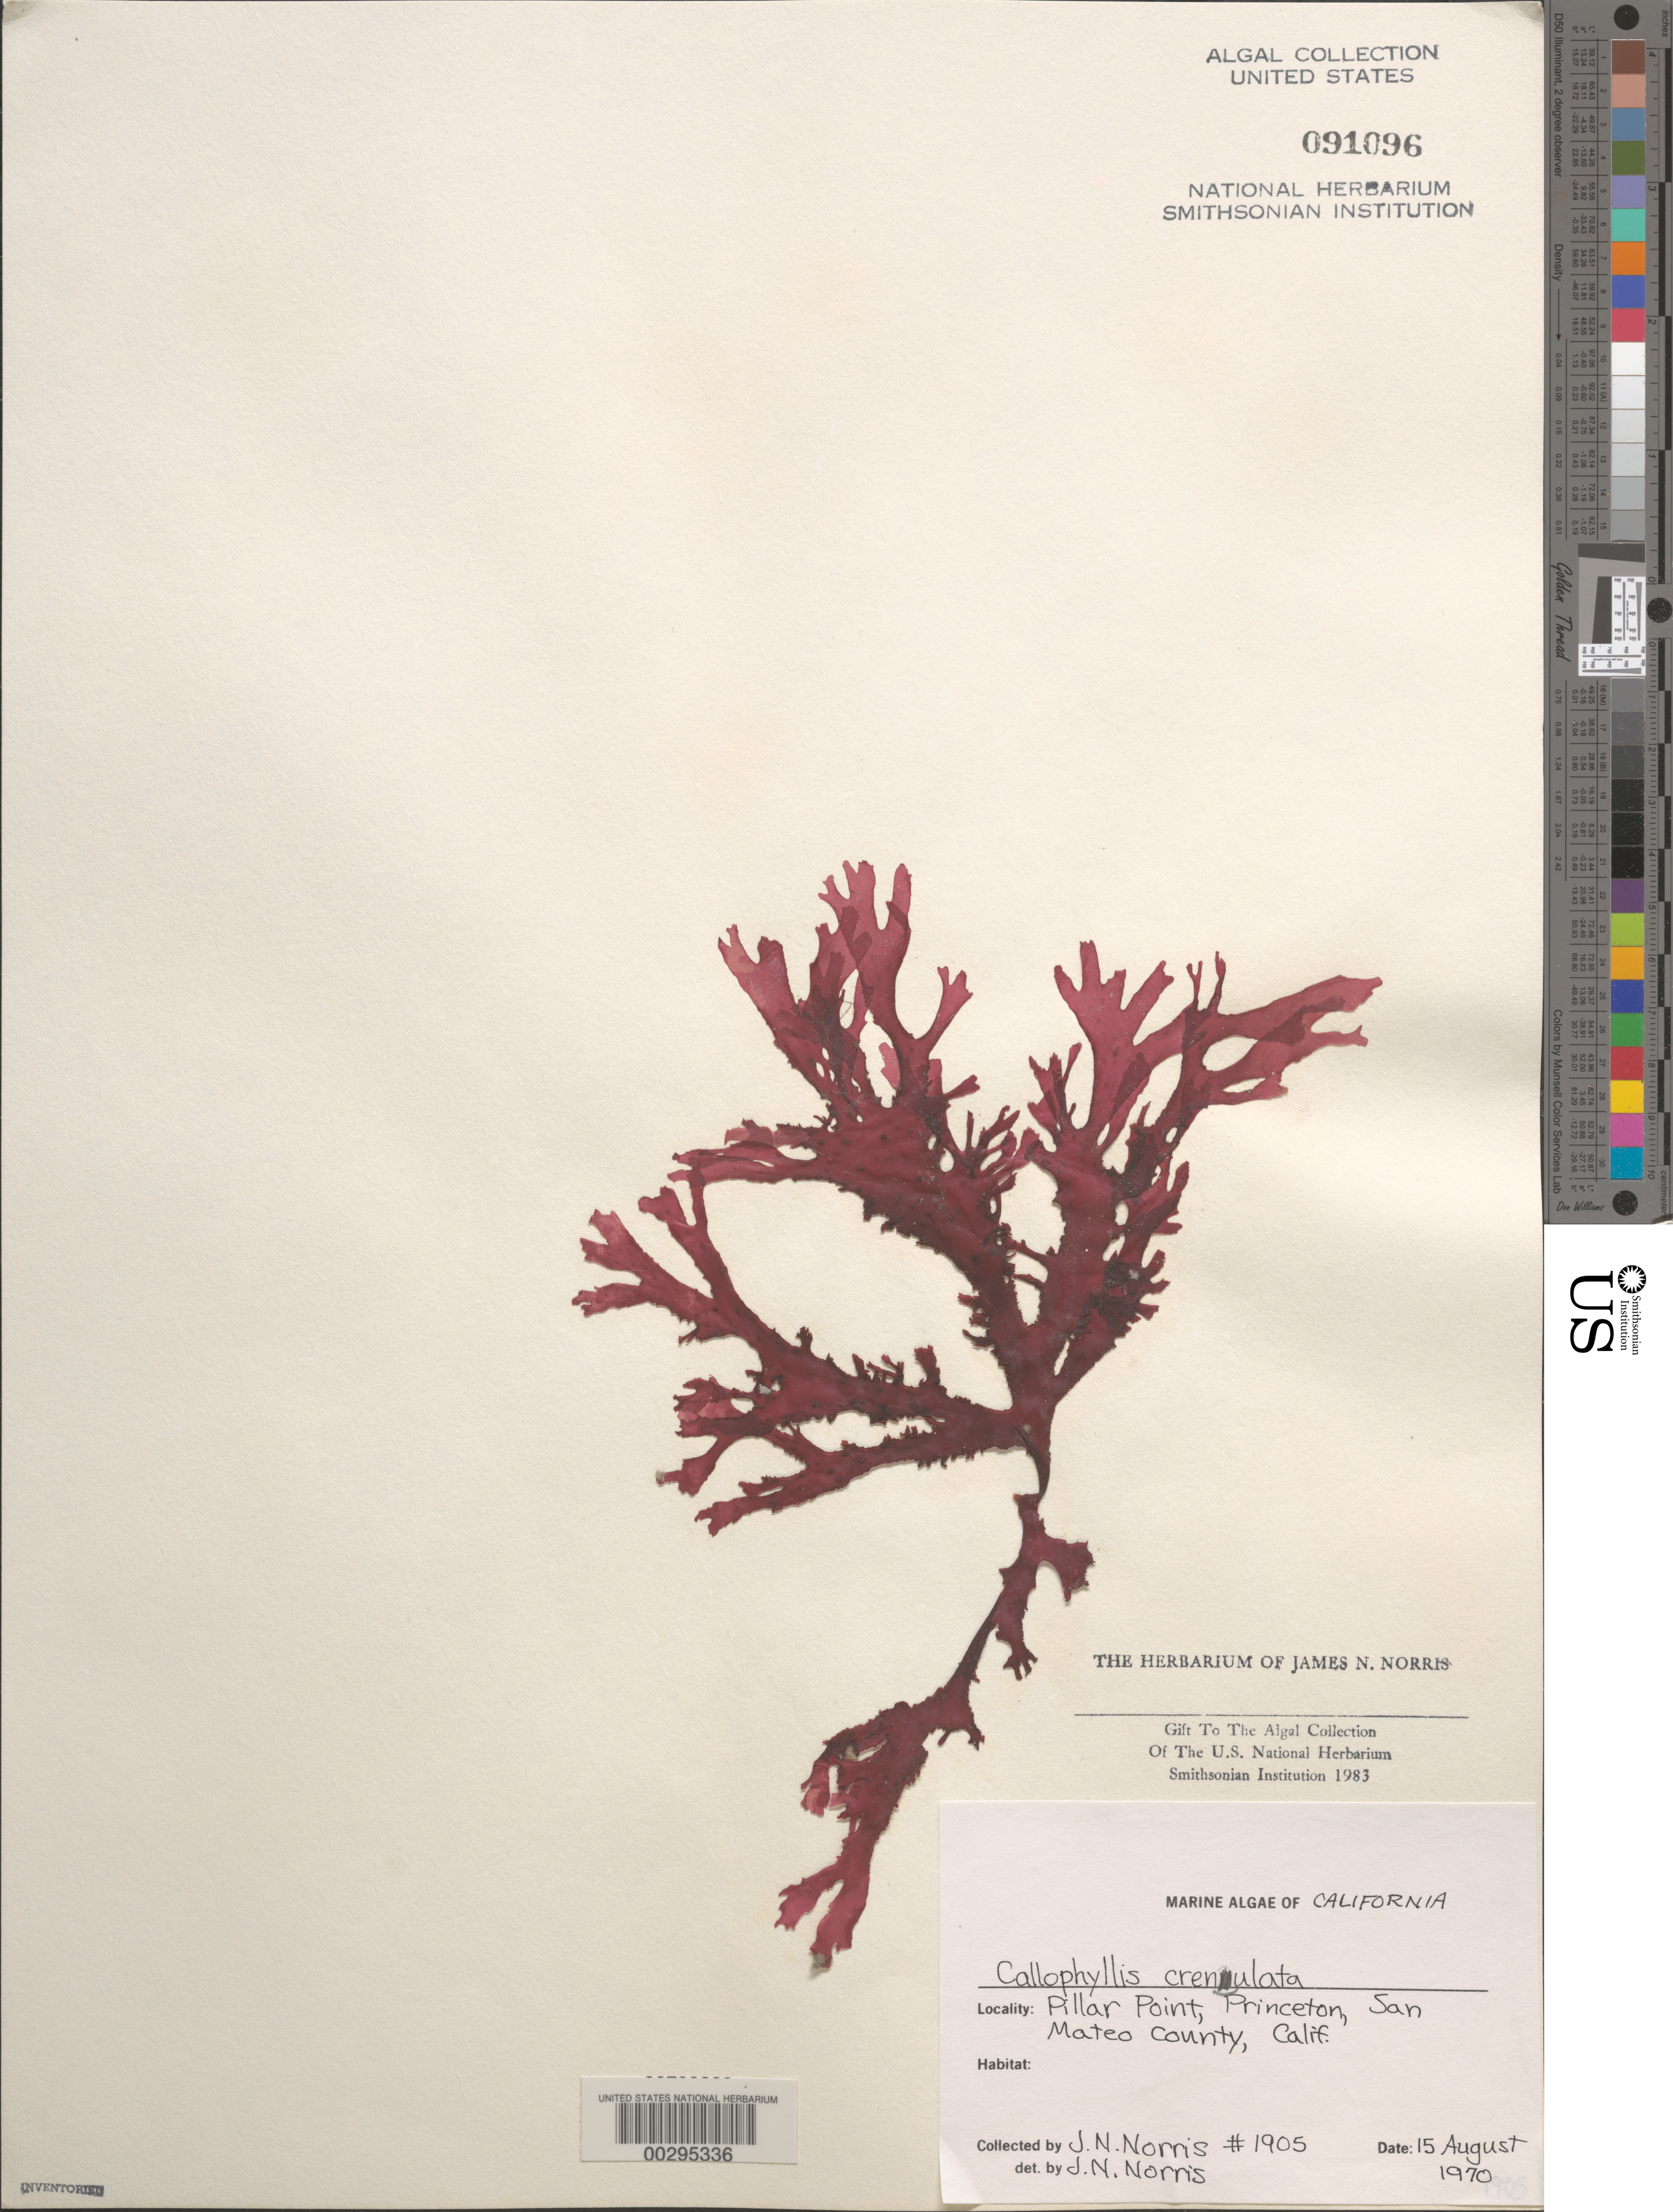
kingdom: Plantae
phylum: Rhodophyta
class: Florideophyceae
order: Gigartinales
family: Kallymeniaceae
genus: Callophyllis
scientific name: Callophyllis crenulata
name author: Setch.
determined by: Norris, James N.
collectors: J. N. Norris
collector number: JN-1905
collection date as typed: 15 Aug 1970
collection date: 1970-08-15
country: United States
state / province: California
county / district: San Mateo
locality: Pillar Point, Princeton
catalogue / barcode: US 91096